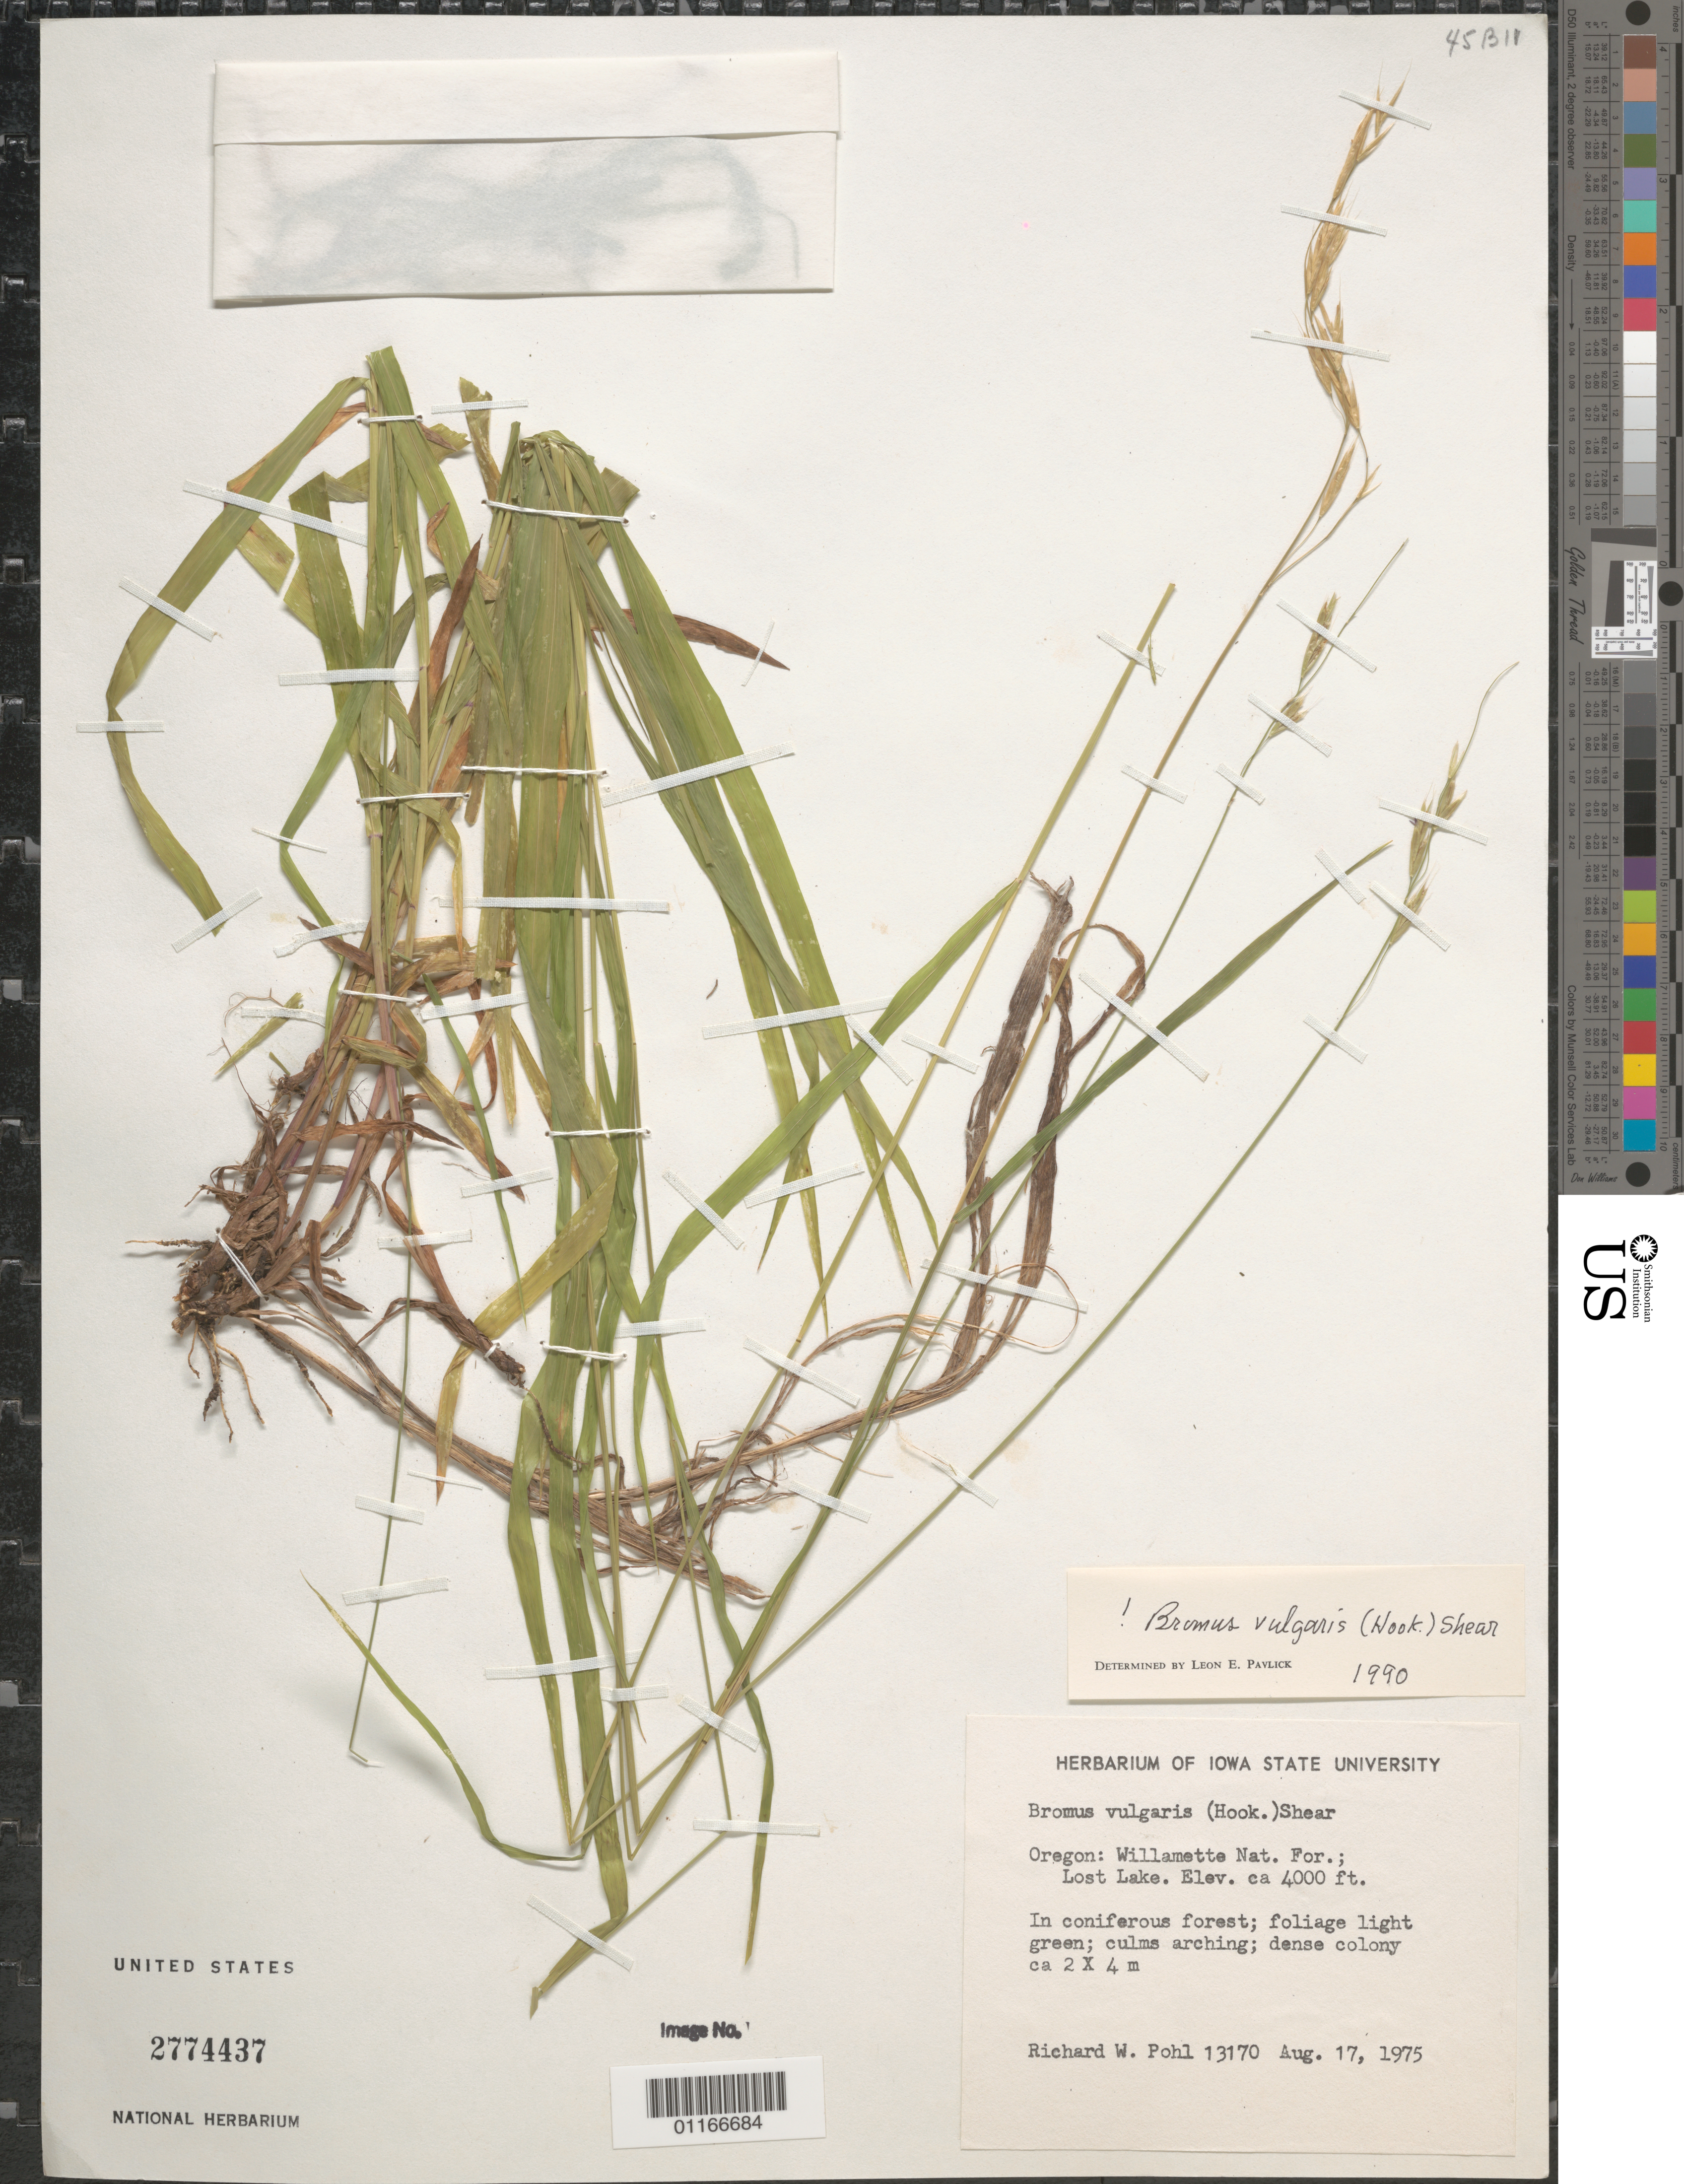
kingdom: Plantae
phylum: Tracheophyta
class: Liliopsida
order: Poales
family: Poaceae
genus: Bromus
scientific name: Bromus vulgaris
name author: (Hook.) Shear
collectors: R. W. Pohl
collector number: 13170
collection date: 1975-08-17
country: United States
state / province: Oregon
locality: Willamette National Forest, Lost Lake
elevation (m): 1219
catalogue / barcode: US 2774437